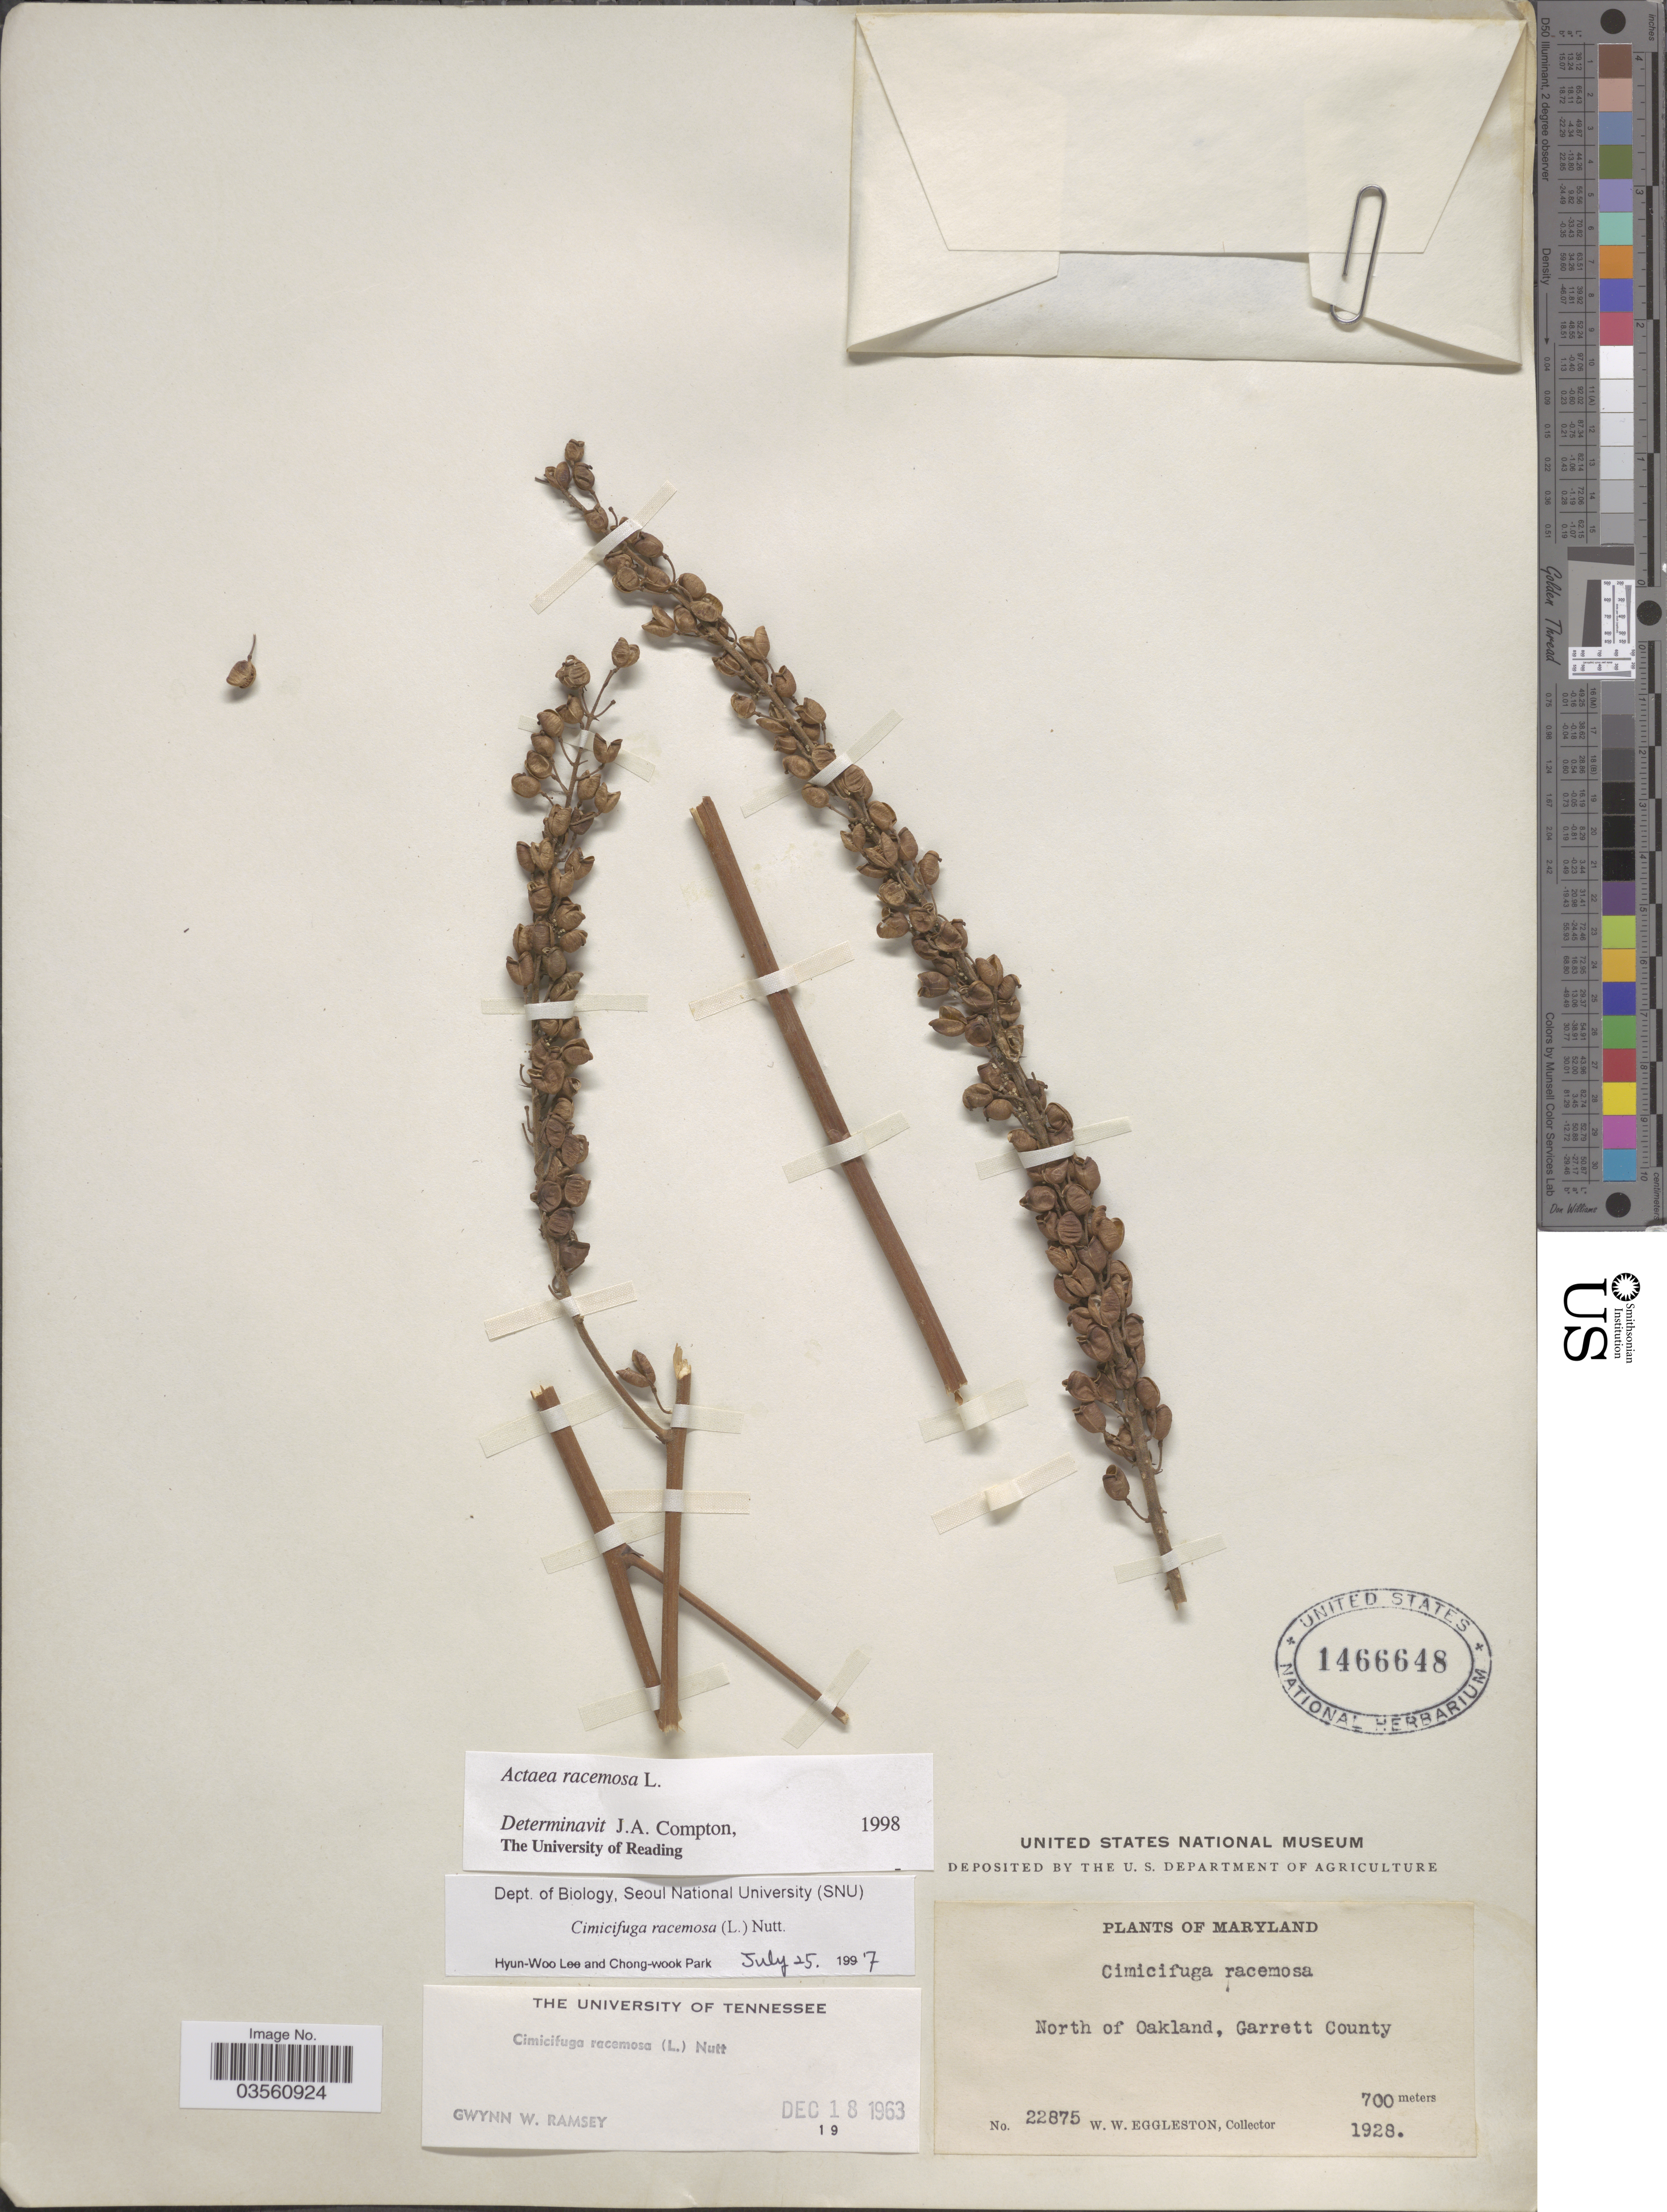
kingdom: Plantae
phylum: Tracheophyta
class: Magnoliopsida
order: Ranunculales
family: Ranunculaceae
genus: Actaea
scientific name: Actaea racemosa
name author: L.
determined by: Compton, J. A.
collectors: W. W. Eggleston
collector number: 22875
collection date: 1928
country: United States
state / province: Maryland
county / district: Garrett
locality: North of Oakland, Garrett County.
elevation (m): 700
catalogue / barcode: US 1466648